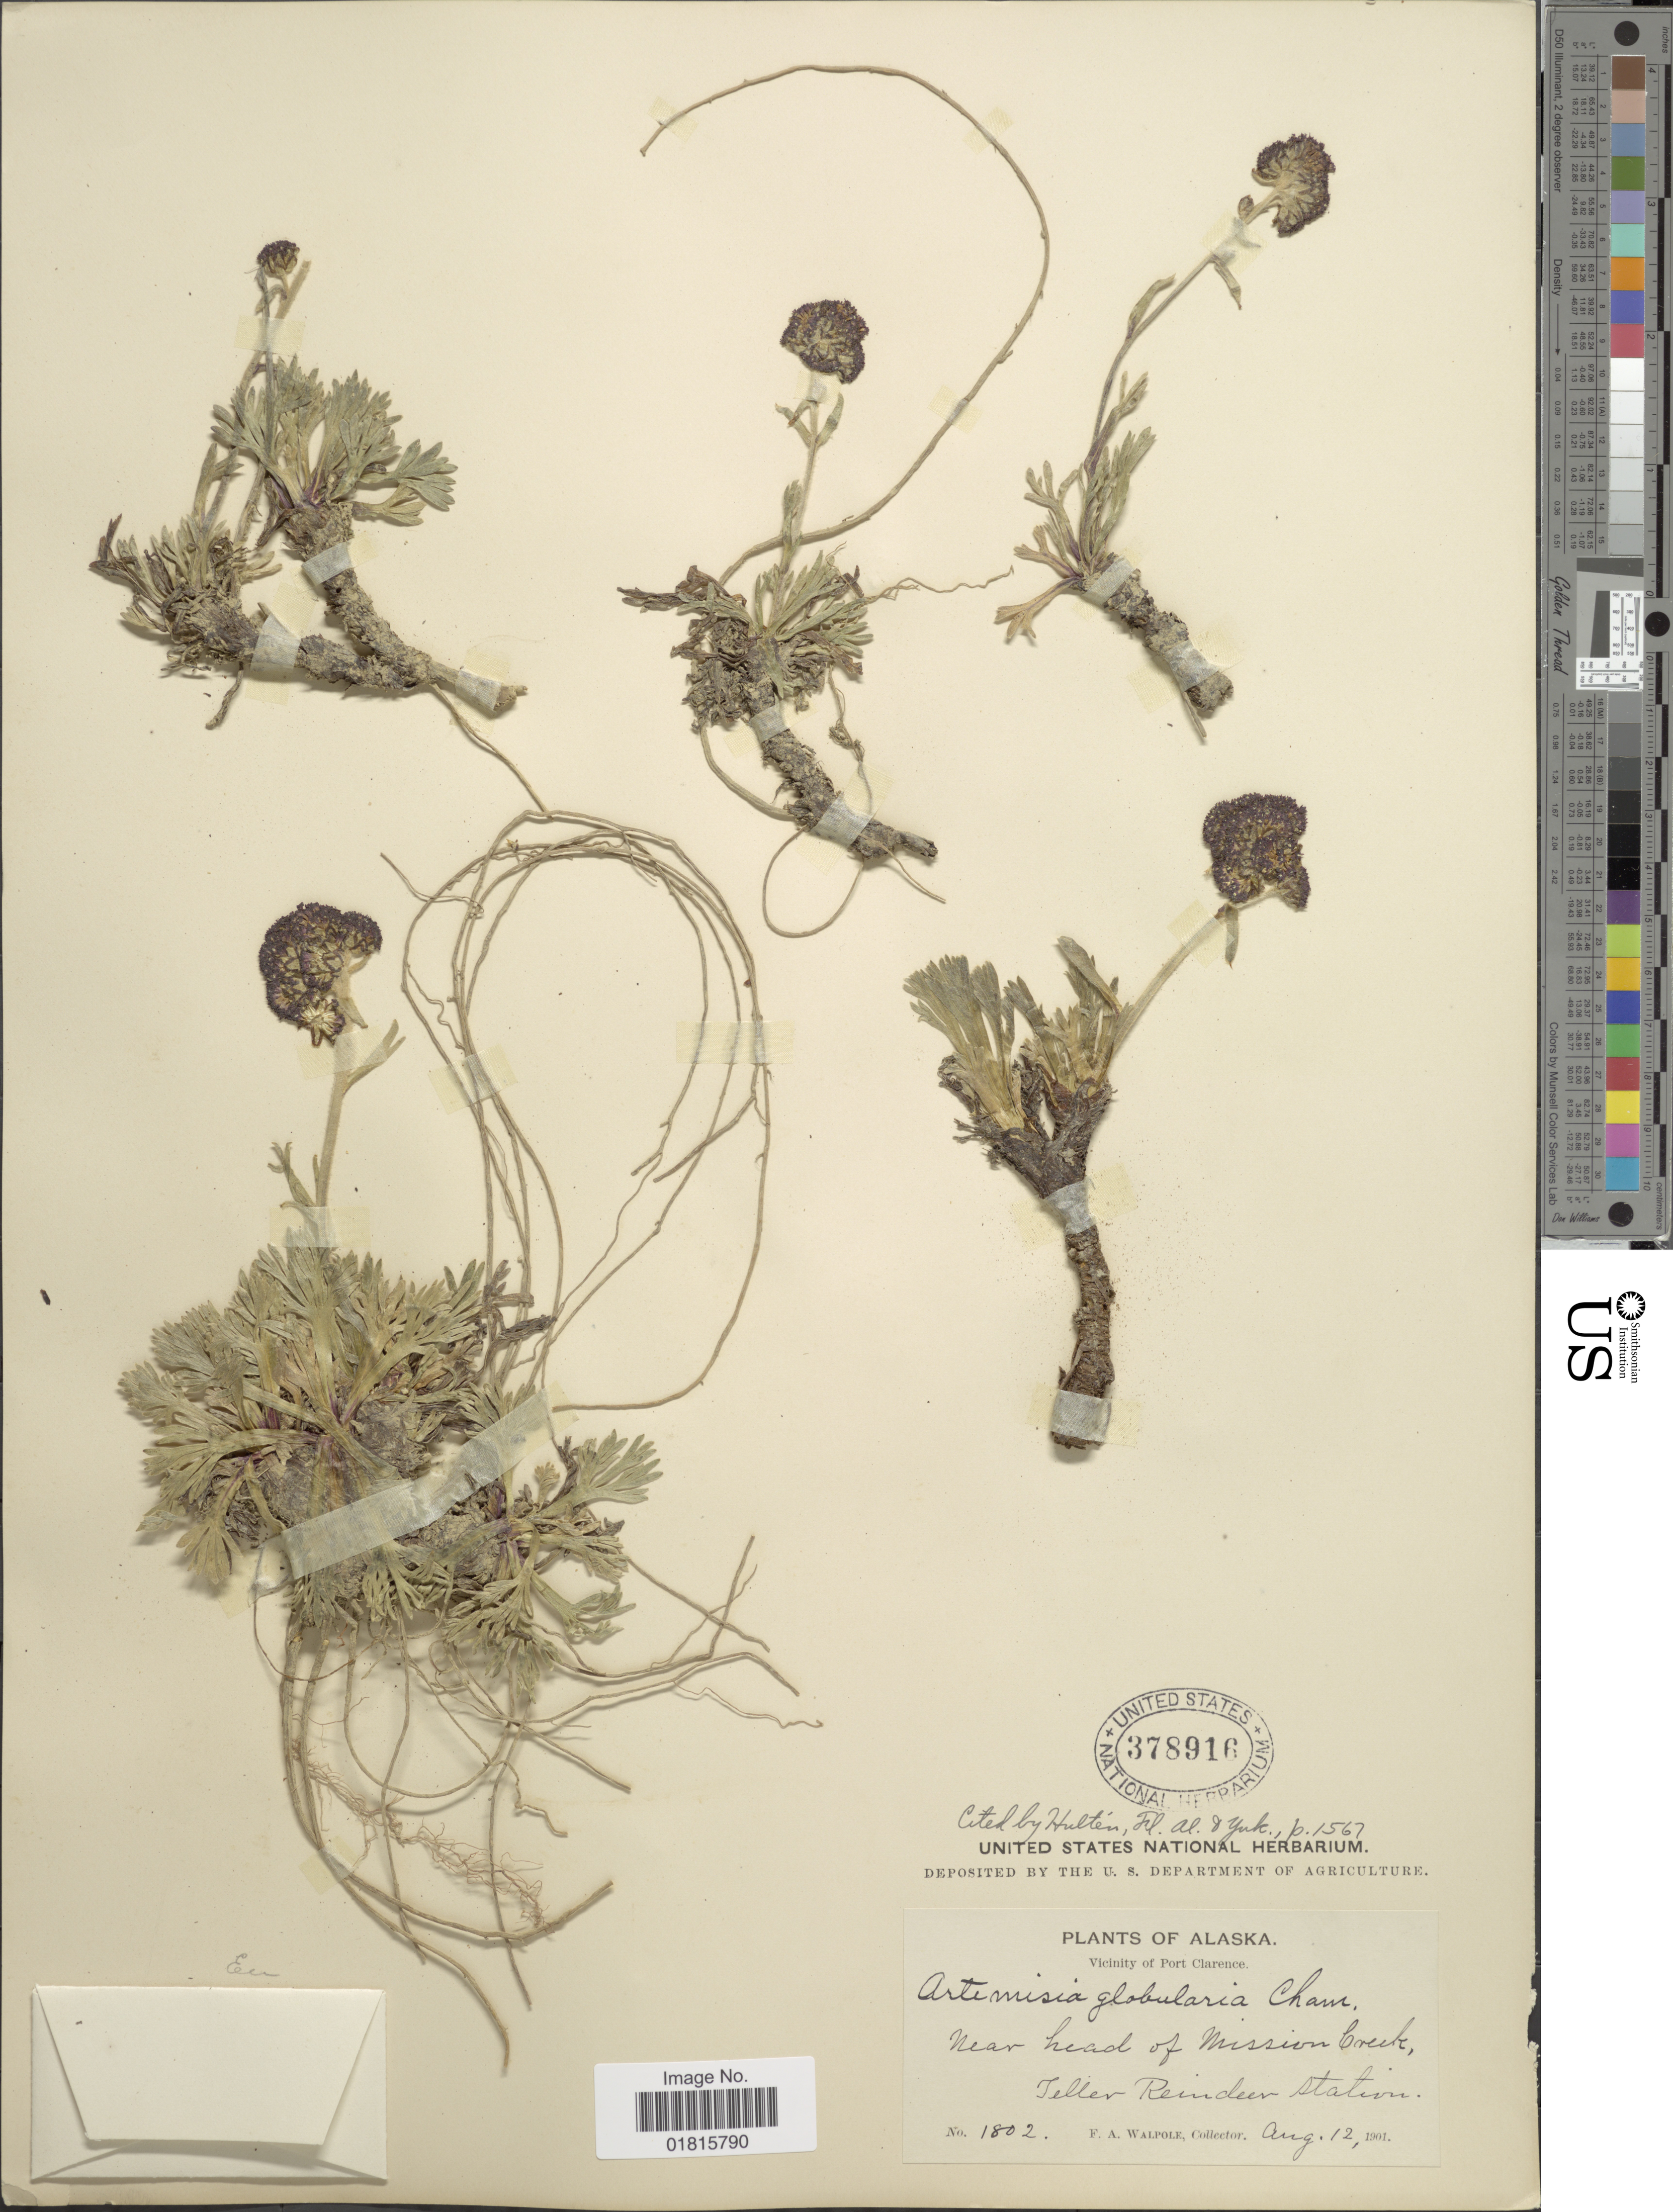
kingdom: Plantae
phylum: Tracheophyta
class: Magnoliopsida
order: Asterales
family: Asteraceae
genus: Artemisia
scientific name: Artemisia globularia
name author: Cham. ex Besser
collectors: F. Walpole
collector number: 1802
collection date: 1901-08-12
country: United States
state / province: Alaska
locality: Vicinity of Port Clarence, near head of Mission Creek, Teller Reindeer Station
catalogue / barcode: US 378916